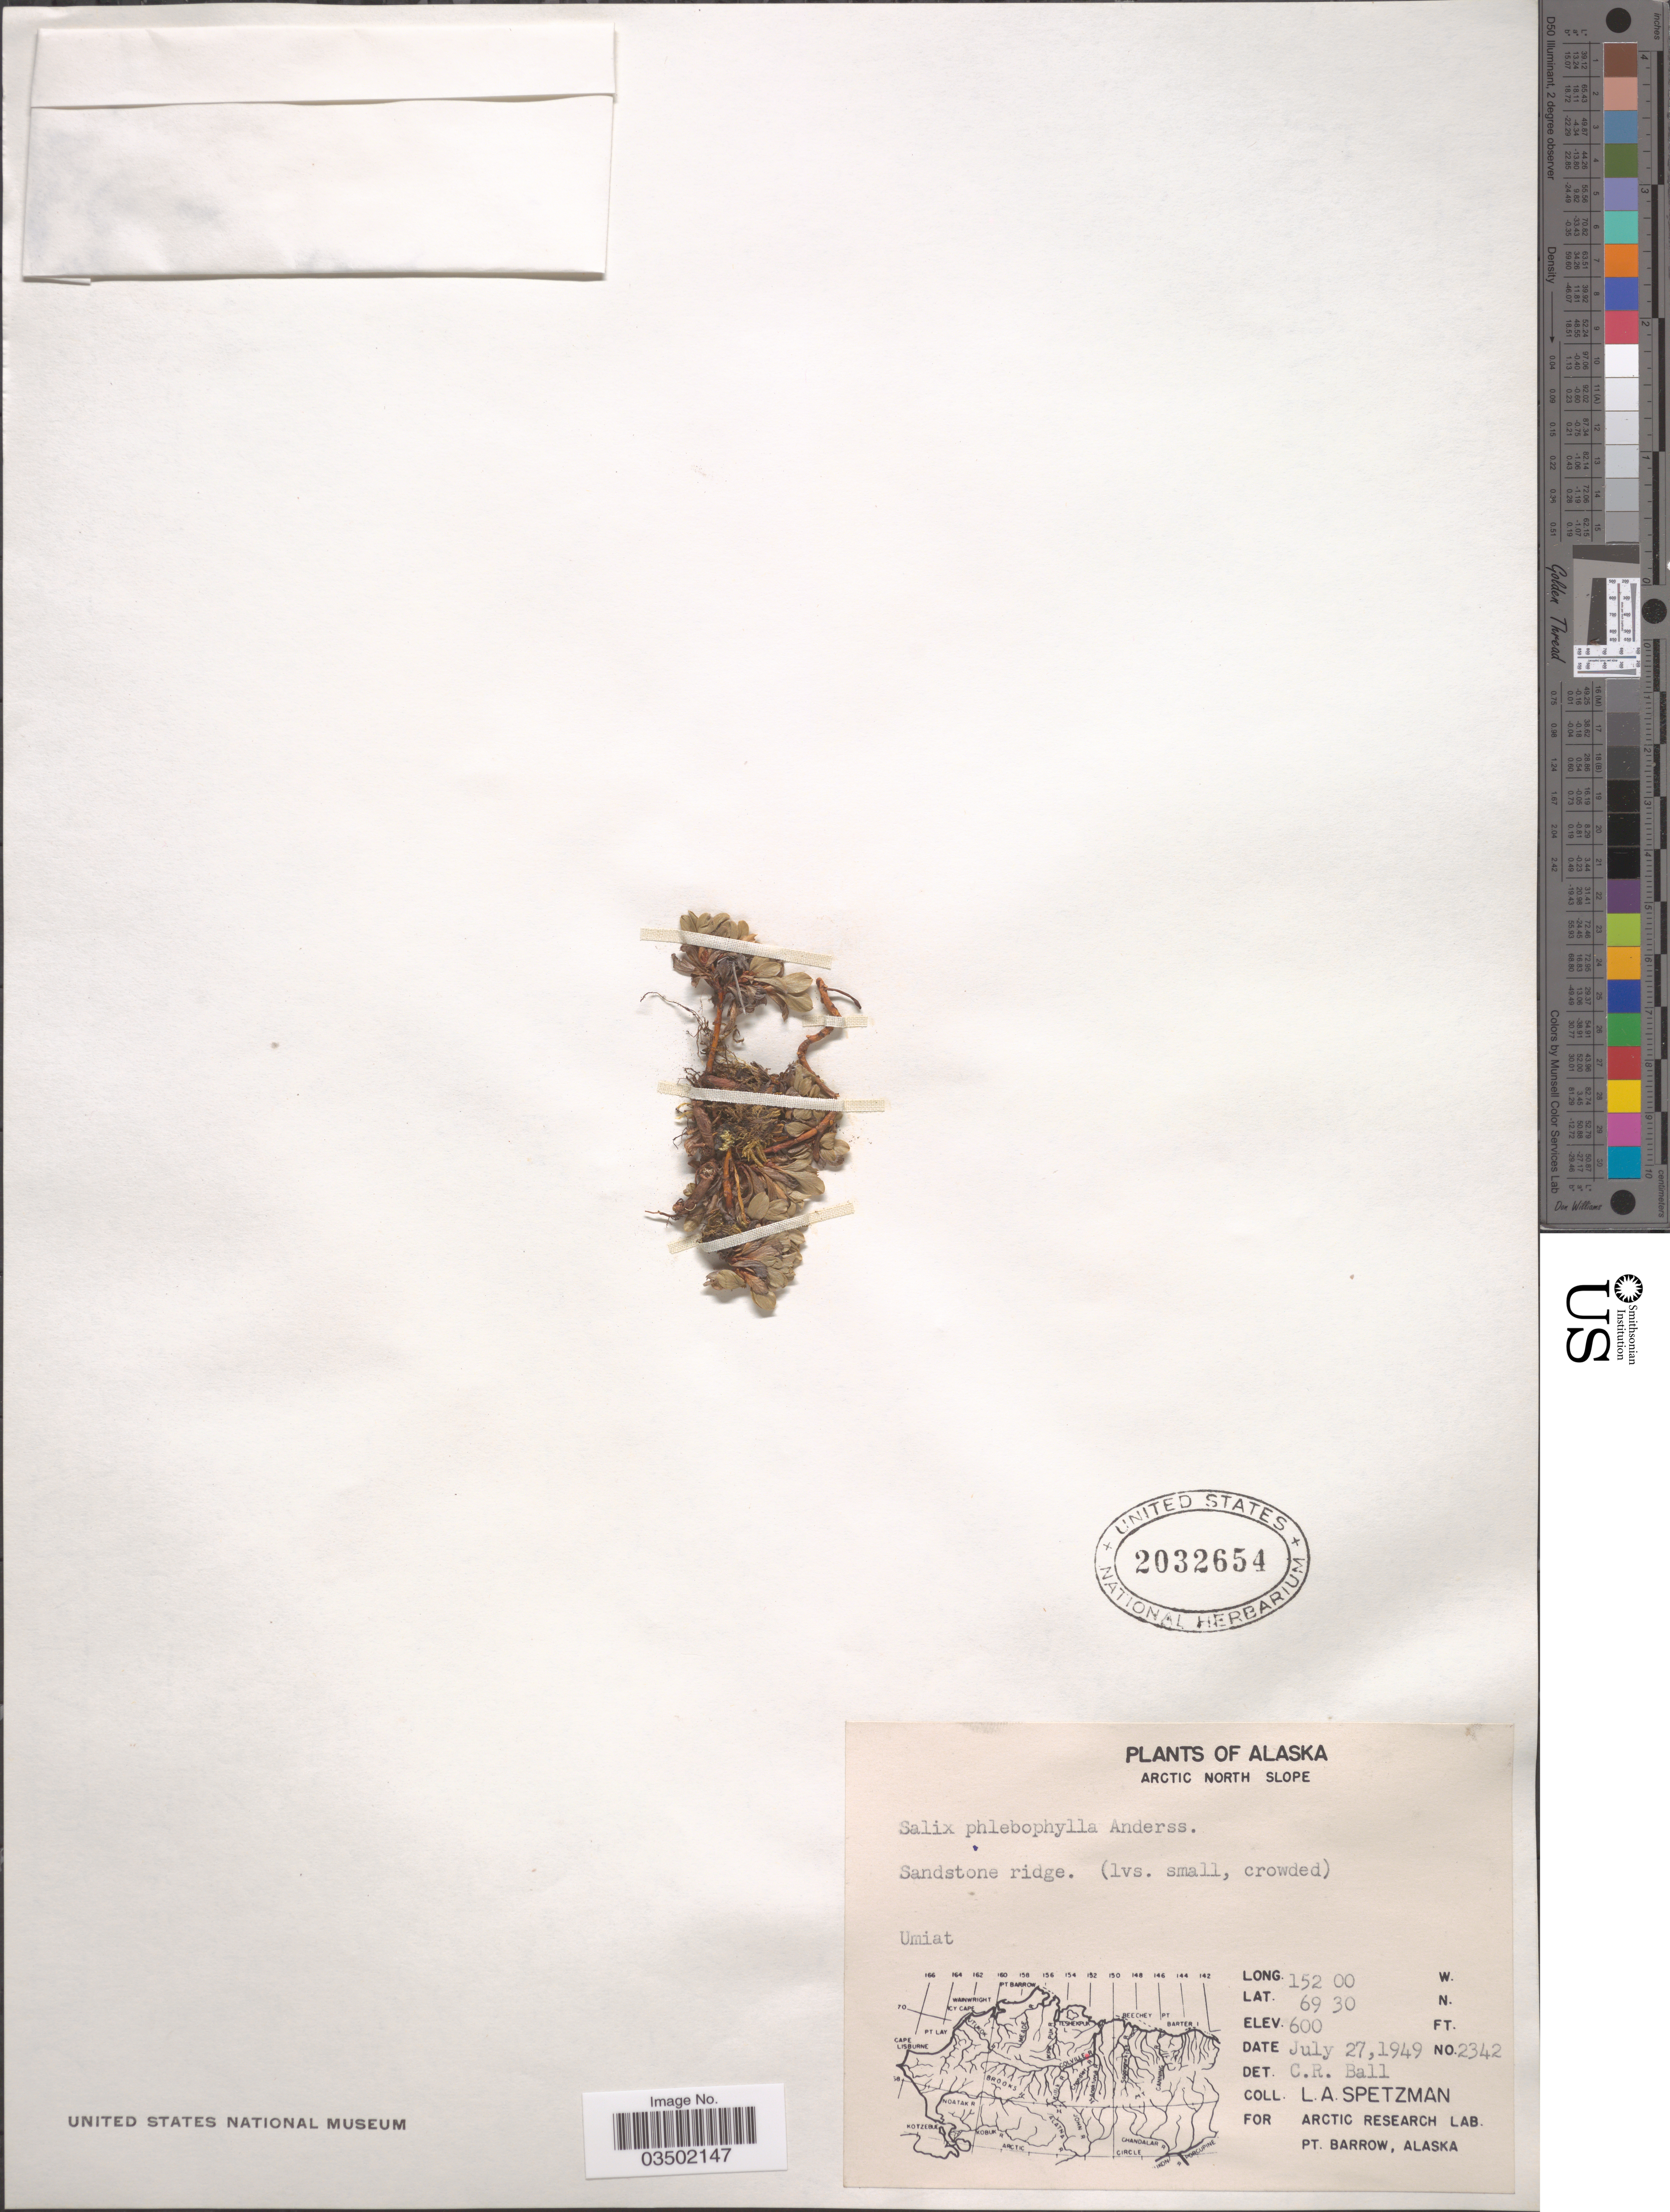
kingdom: Plantae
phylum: Tracheophyta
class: Magnoliopsida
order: Malpighiales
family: Salicaceae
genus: Salix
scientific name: Salix phlebophylla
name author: Andersson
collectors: L. Spetzman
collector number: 2342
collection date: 1949-07-27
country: United States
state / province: Alaska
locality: Arctic North Slope. Umiat.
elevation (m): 183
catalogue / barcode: US 2032654